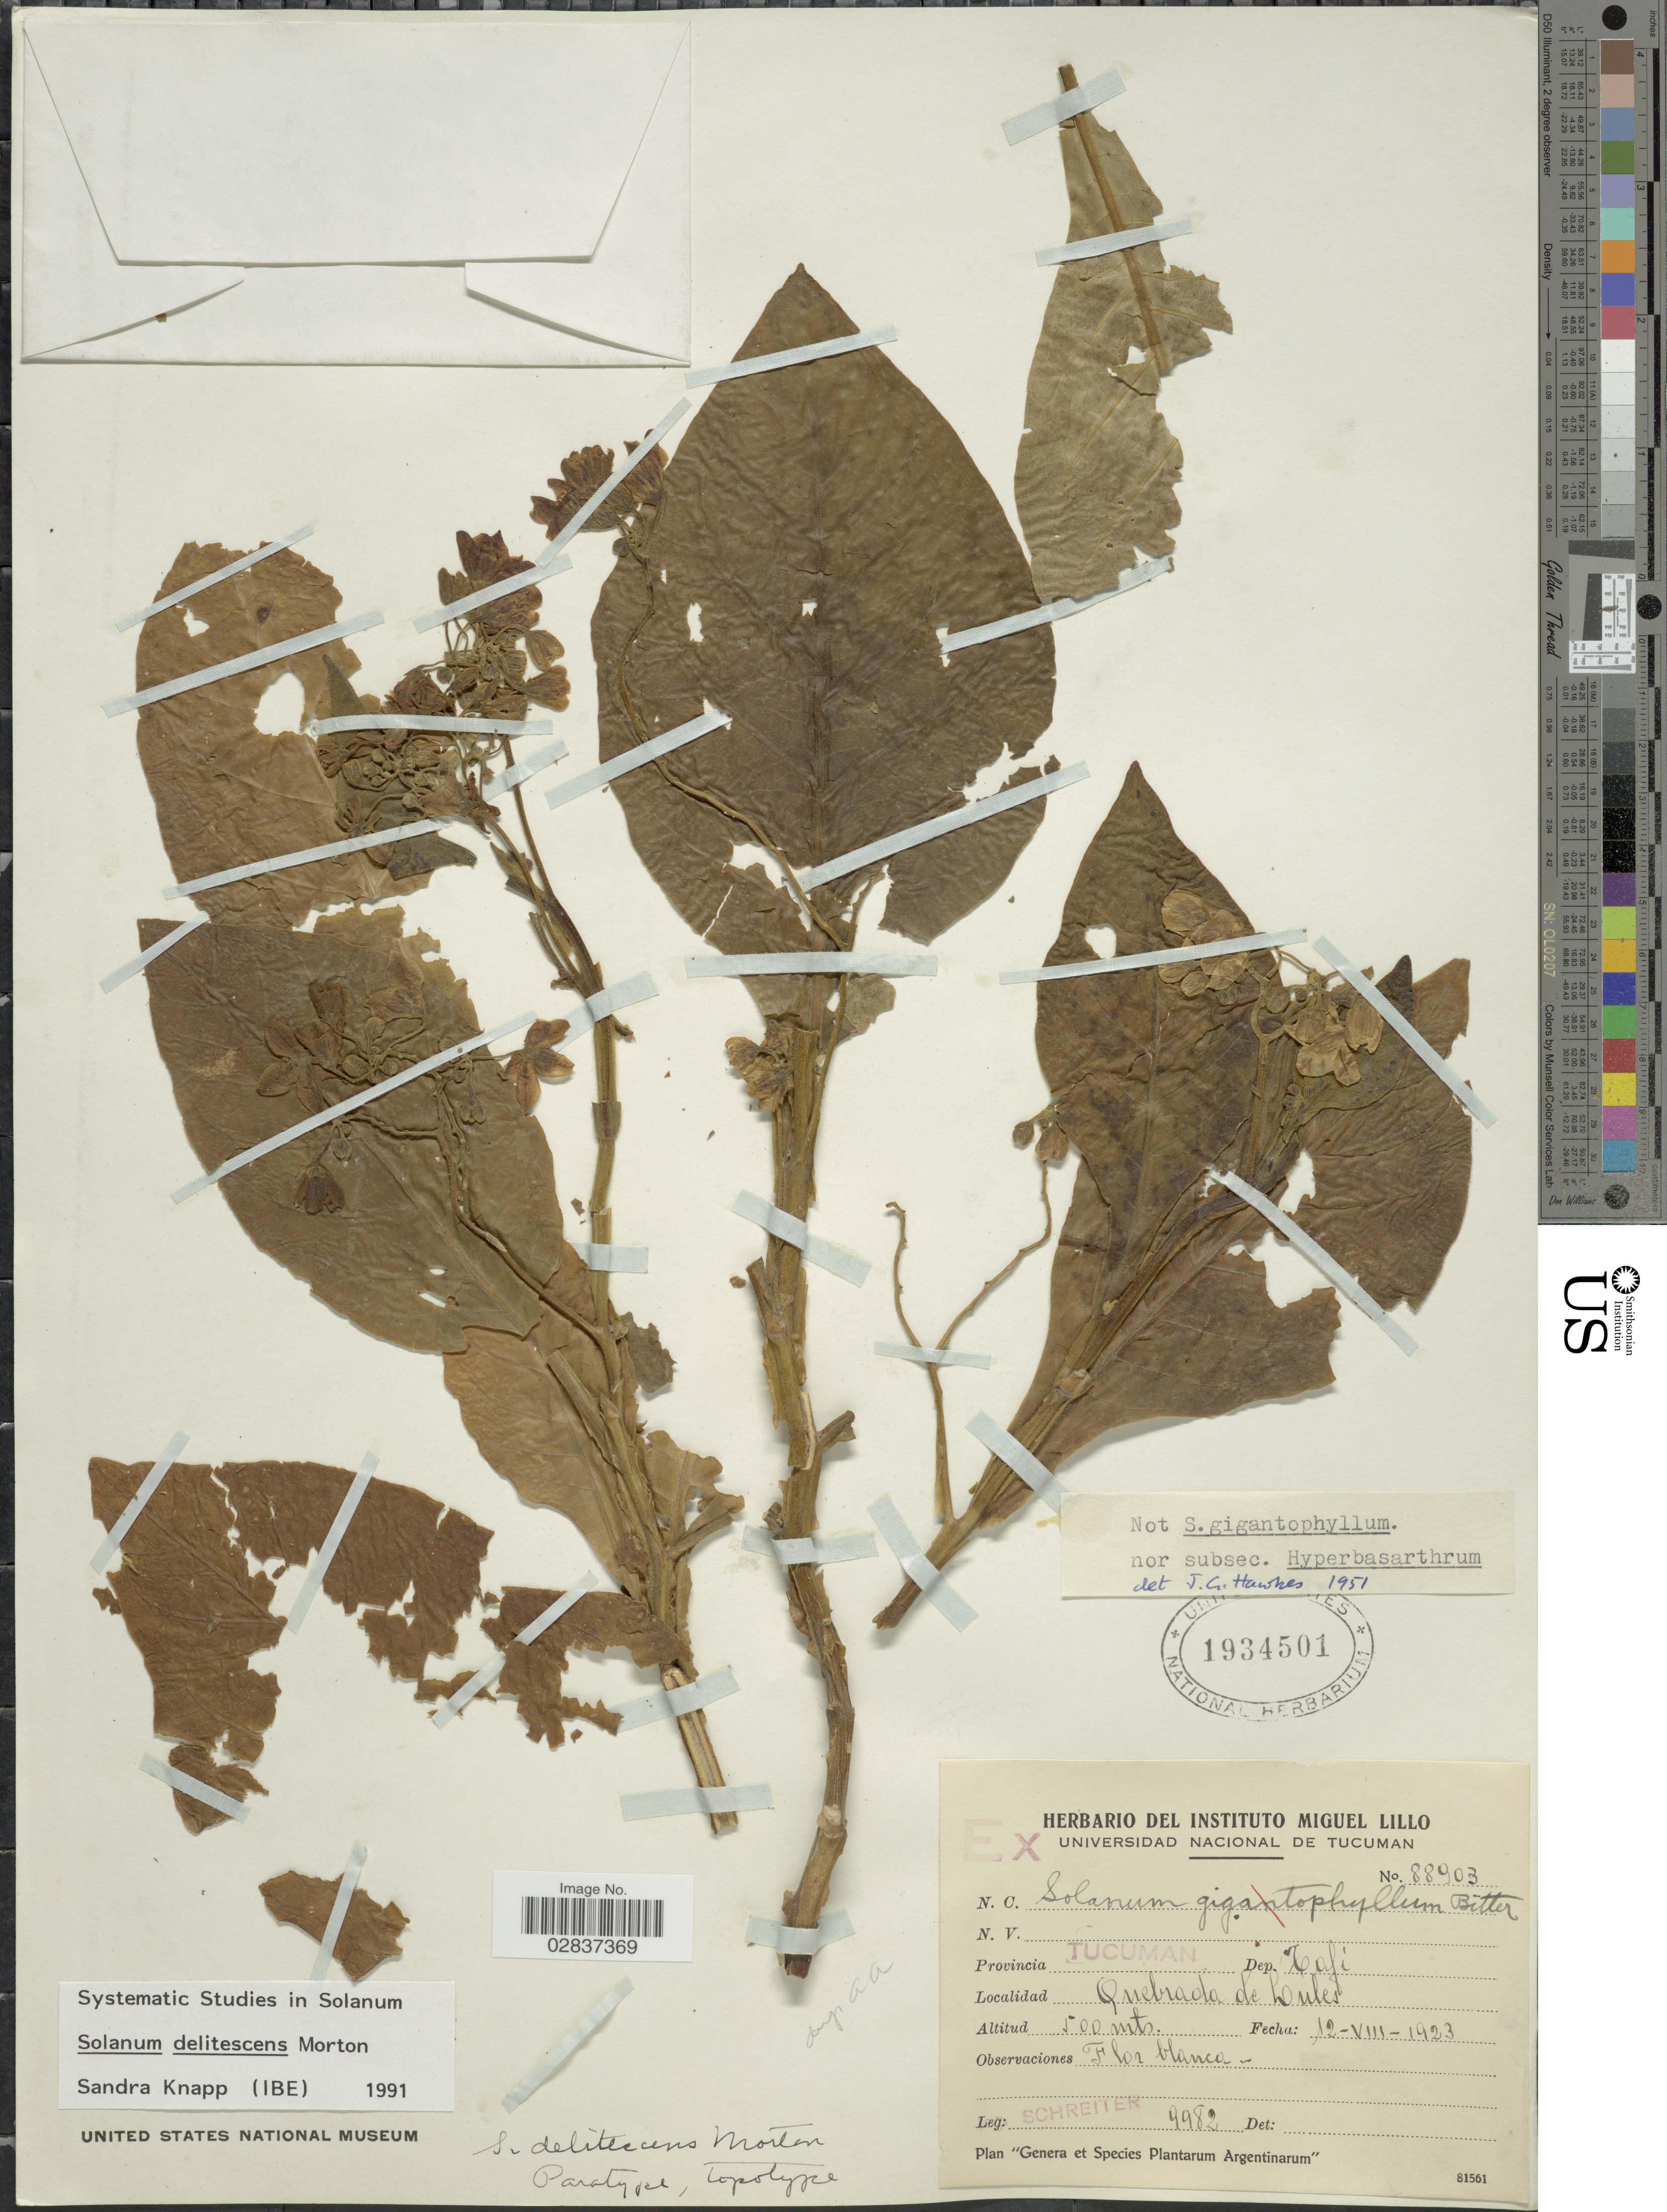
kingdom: Plantae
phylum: Tracheophyta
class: Magnoliopsida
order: Solanales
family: Solanaceae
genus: Solanum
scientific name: Solanum delitescens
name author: C.V. Morton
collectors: -. Schreiter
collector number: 9982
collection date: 1923-08-12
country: Argentina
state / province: Tucuman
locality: Provincia Tucuman, Dep. Tafi, Quebrada de Lules.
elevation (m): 500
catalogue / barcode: US 1934501